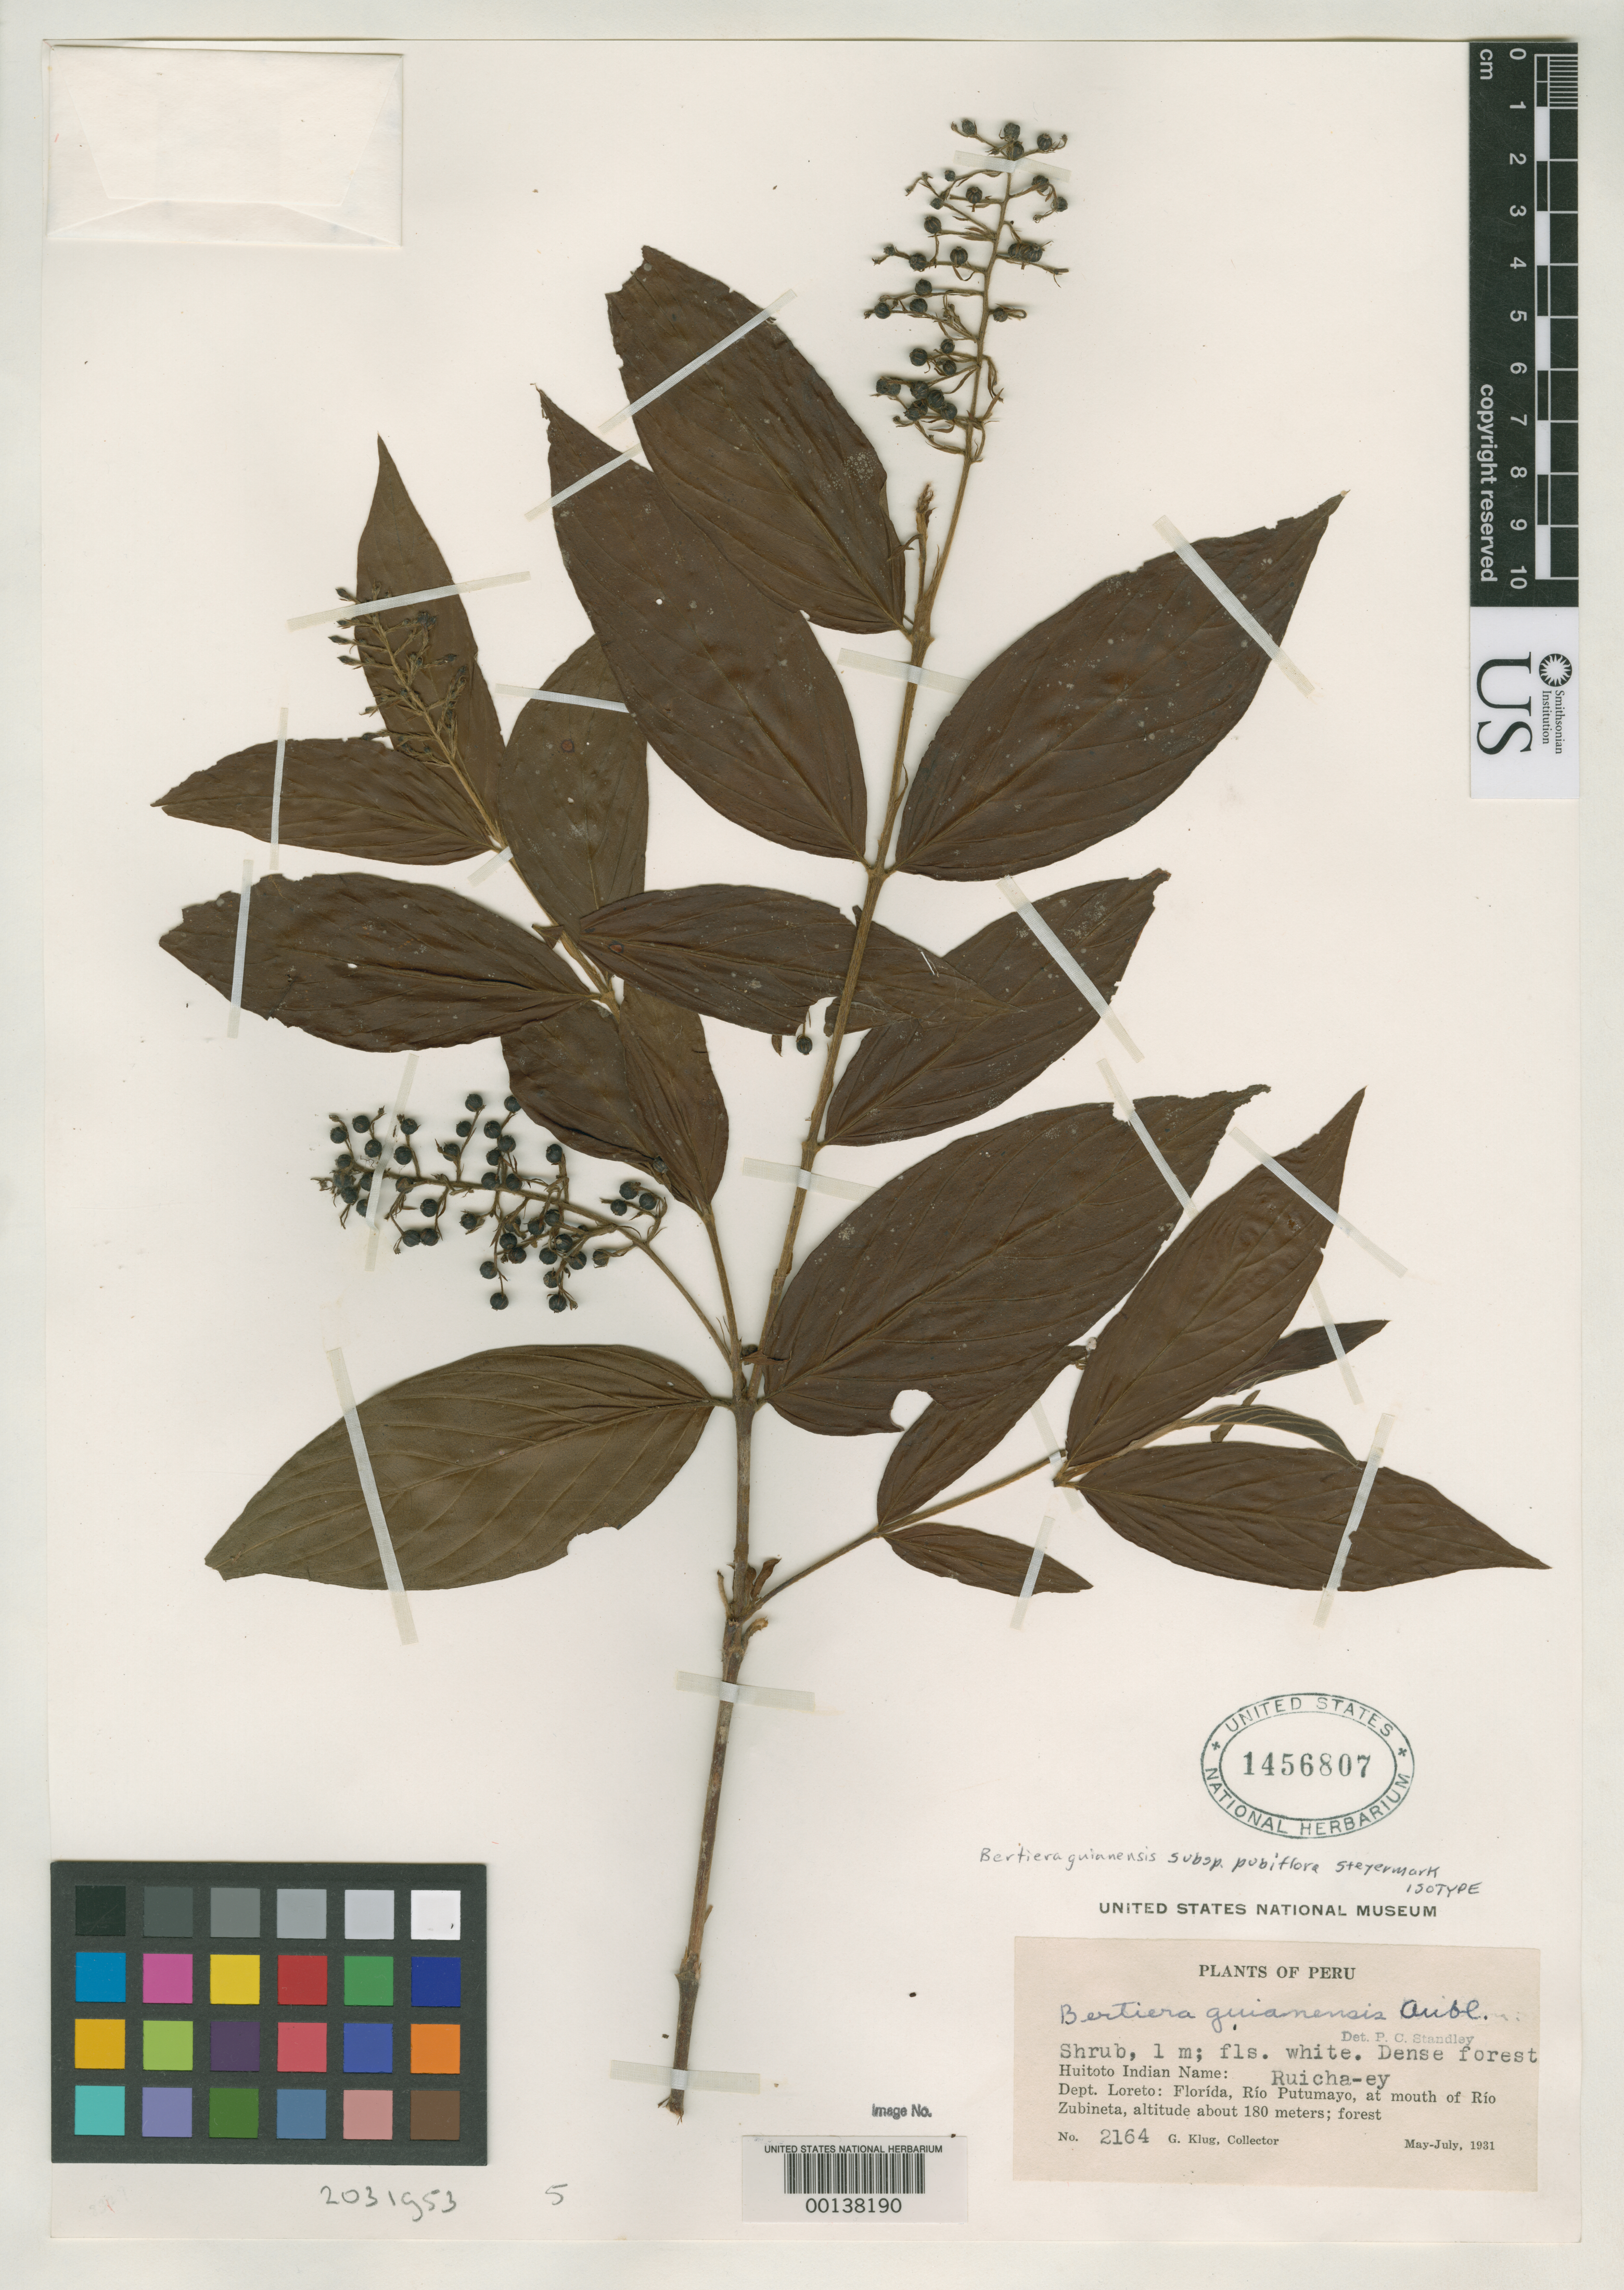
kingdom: Plantae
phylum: Tracheophyta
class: Magnoliopsida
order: Gentianales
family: Rubiaceae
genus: Bertiera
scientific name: Bertiera guianensis subsp. pubiflora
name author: Steyerm.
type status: Isotype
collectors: G. Klug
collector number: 2164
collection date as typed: May 1931 to -- Jul 1931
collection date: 1931-05/1931-07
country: Peru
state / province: Loreto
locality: Florida, Rio Putumayo.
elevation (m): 180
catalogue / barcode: US 1456807